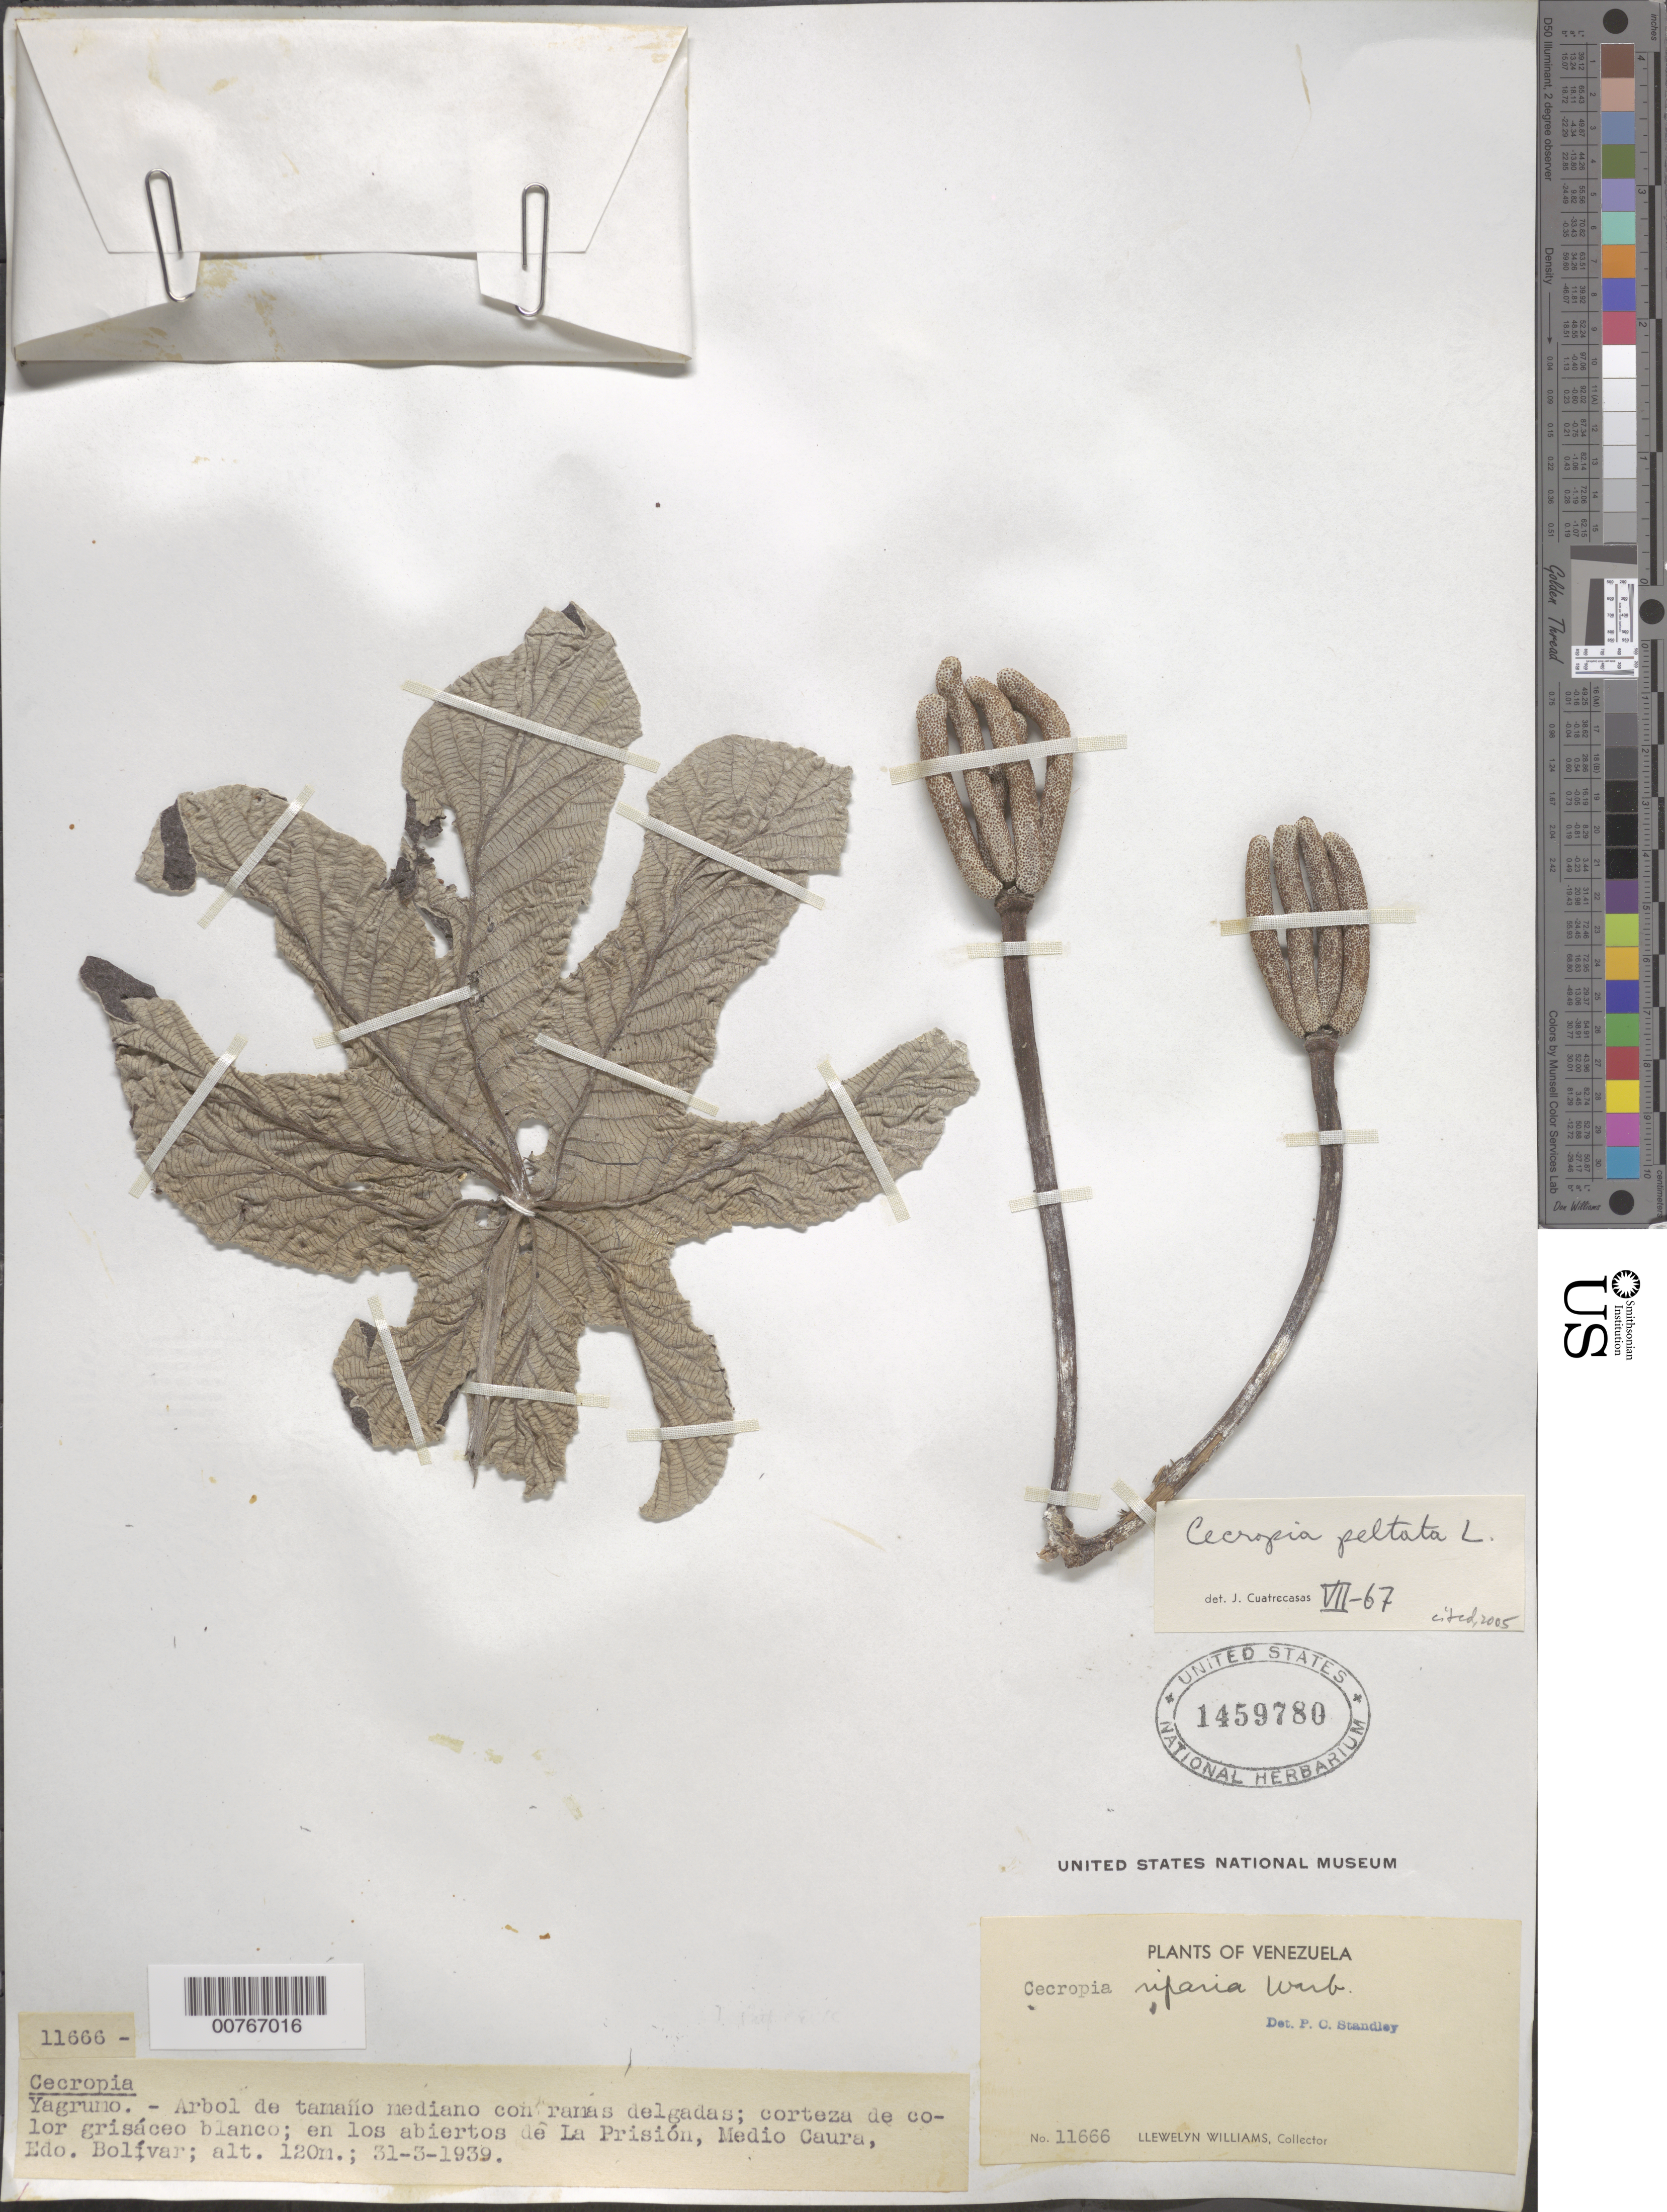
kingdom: Plantae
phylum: Tracheophyta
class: Magnoliopsida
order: Rosales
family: Urticaceae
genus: Cecropia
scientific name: Cecropia peltata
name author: L.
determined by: Cuatrecasas, J.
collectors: Ll. Williams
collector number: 11666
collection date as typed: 31-Mar-39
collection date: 1939-03-31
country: Venezuela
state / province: Bolívar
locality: La Prisión, Medio Caura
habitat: En los abiertos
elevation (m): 120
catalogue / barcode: US 1459780